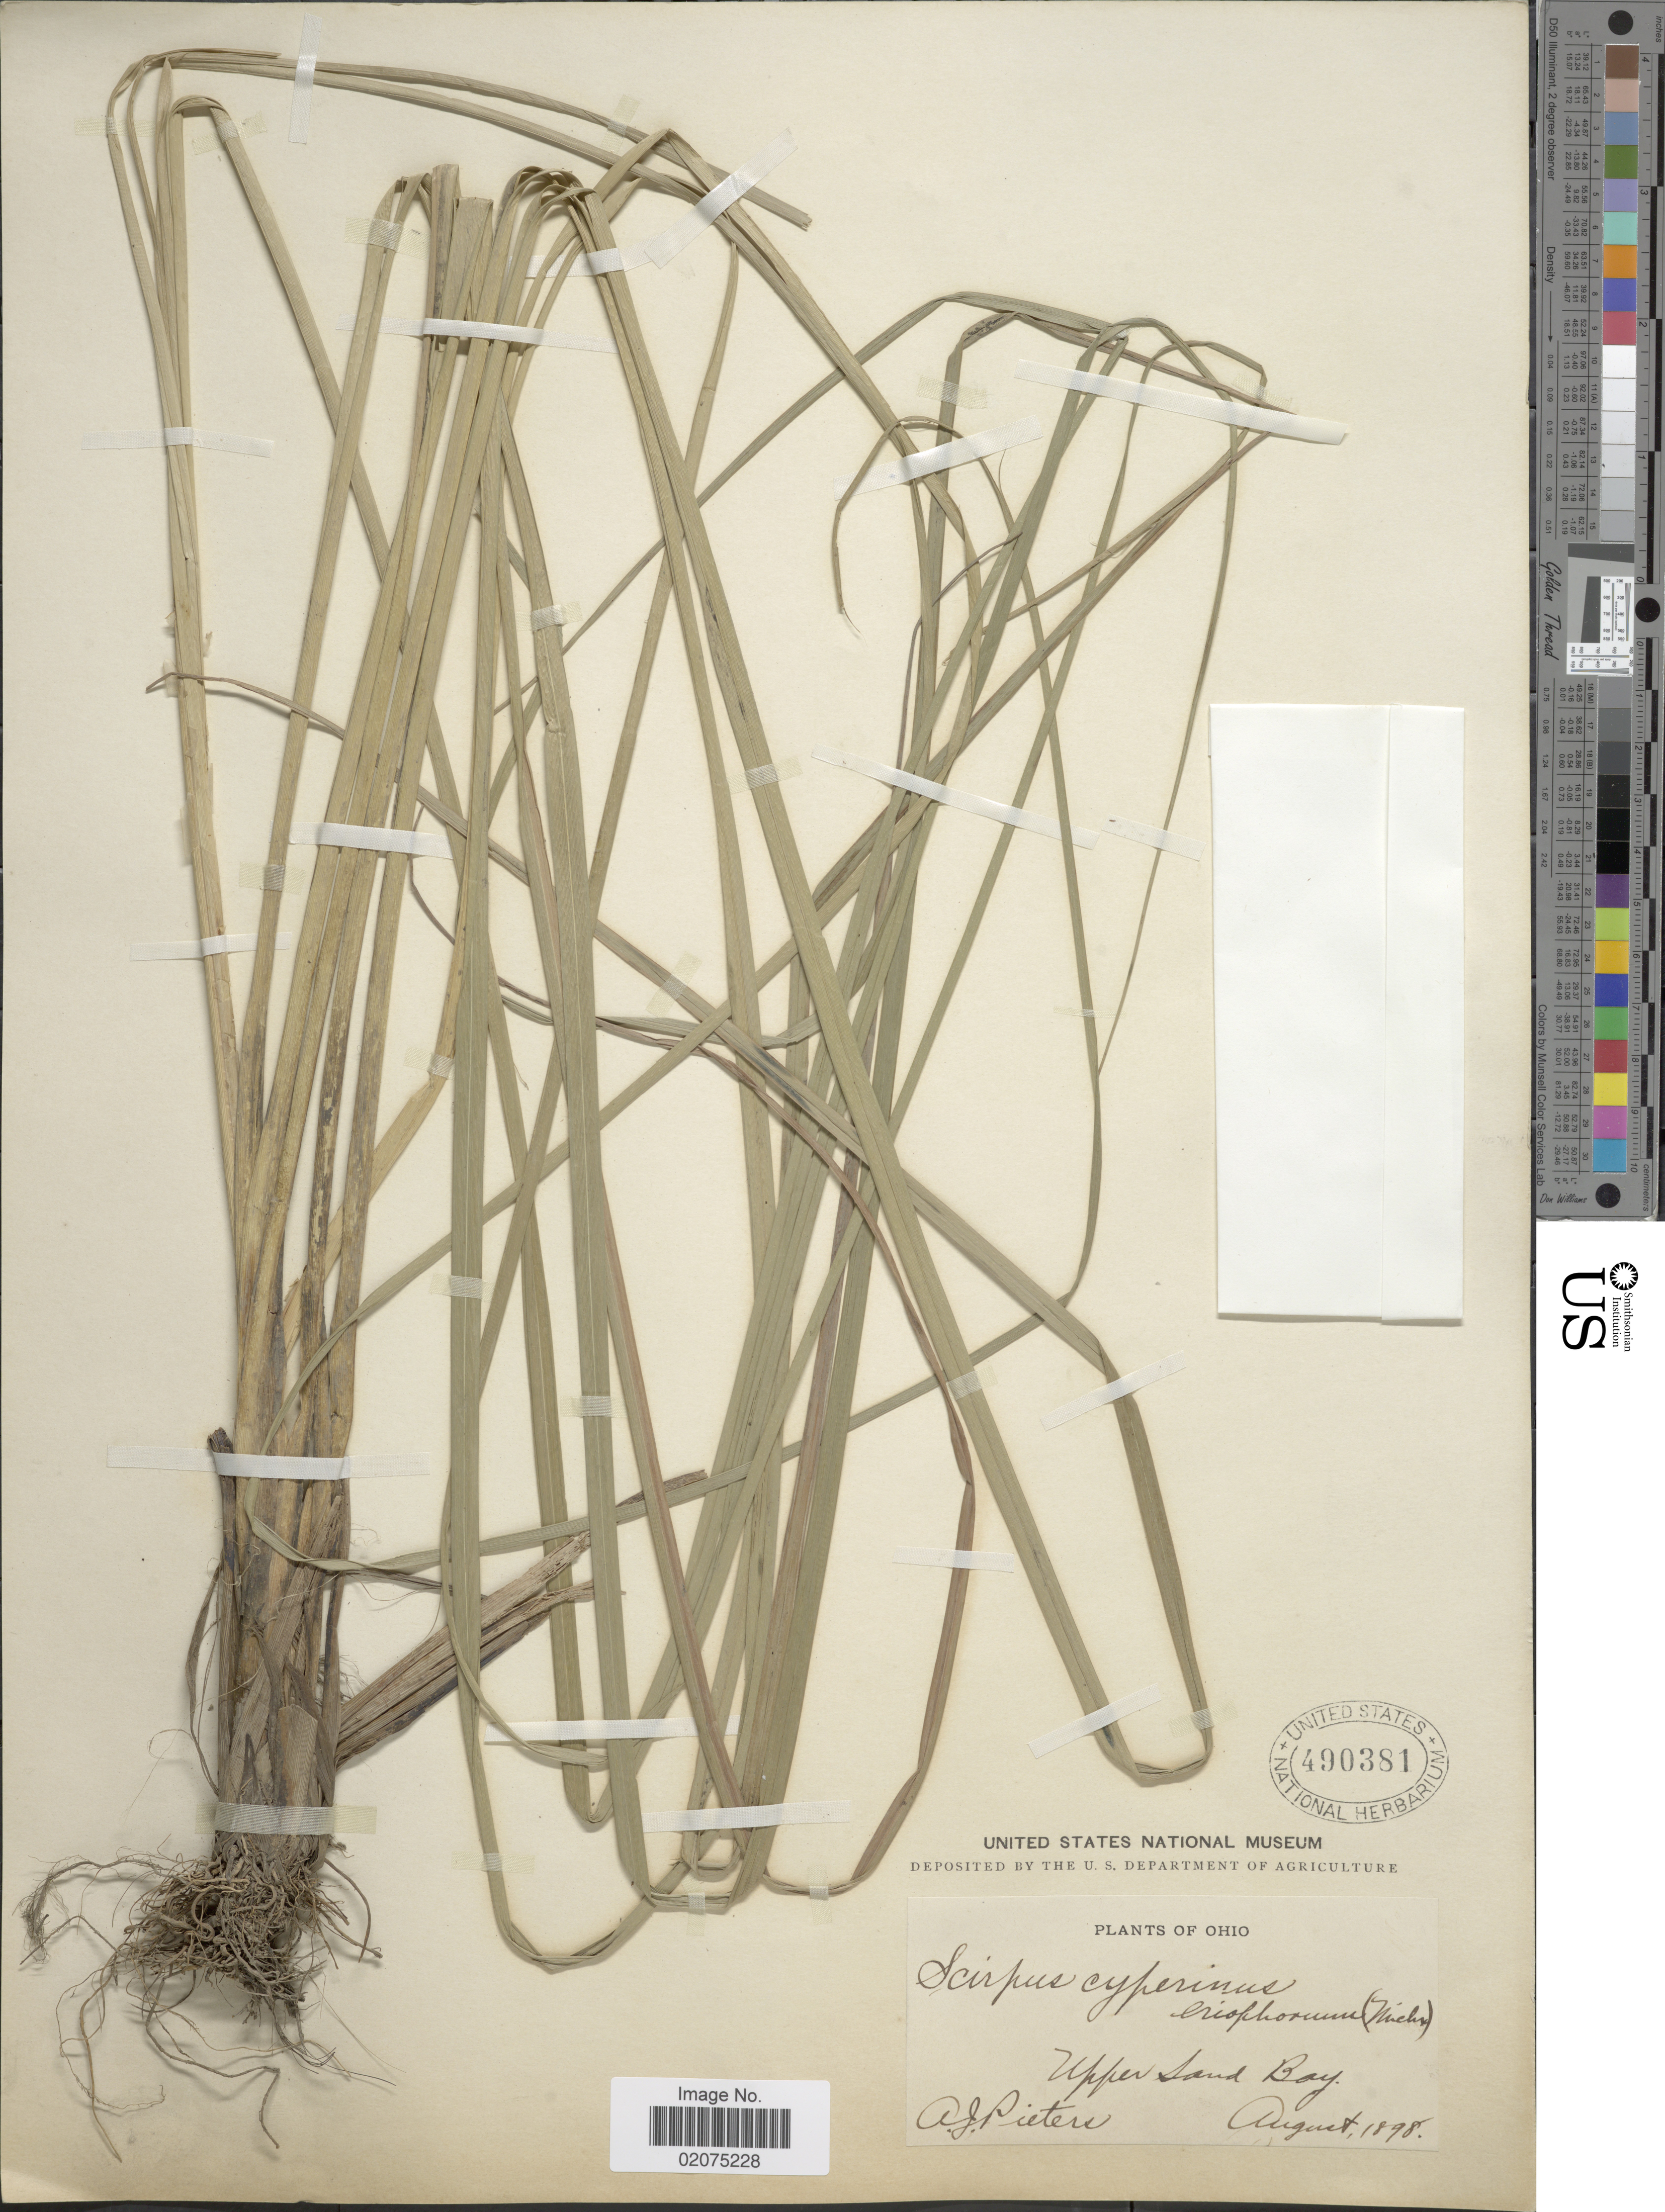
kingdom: Plantae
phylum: Tracheophyta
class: Liliopsida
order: Poales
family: Cyperaceae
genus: Scirpus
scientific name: Scirpus cyperinus var. eriophorum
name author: (Michx.) Kuntze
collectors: A. Pieters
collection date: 1898-08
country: United States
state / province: Ohio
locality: Upper Sand Bay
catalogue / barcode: US 490381